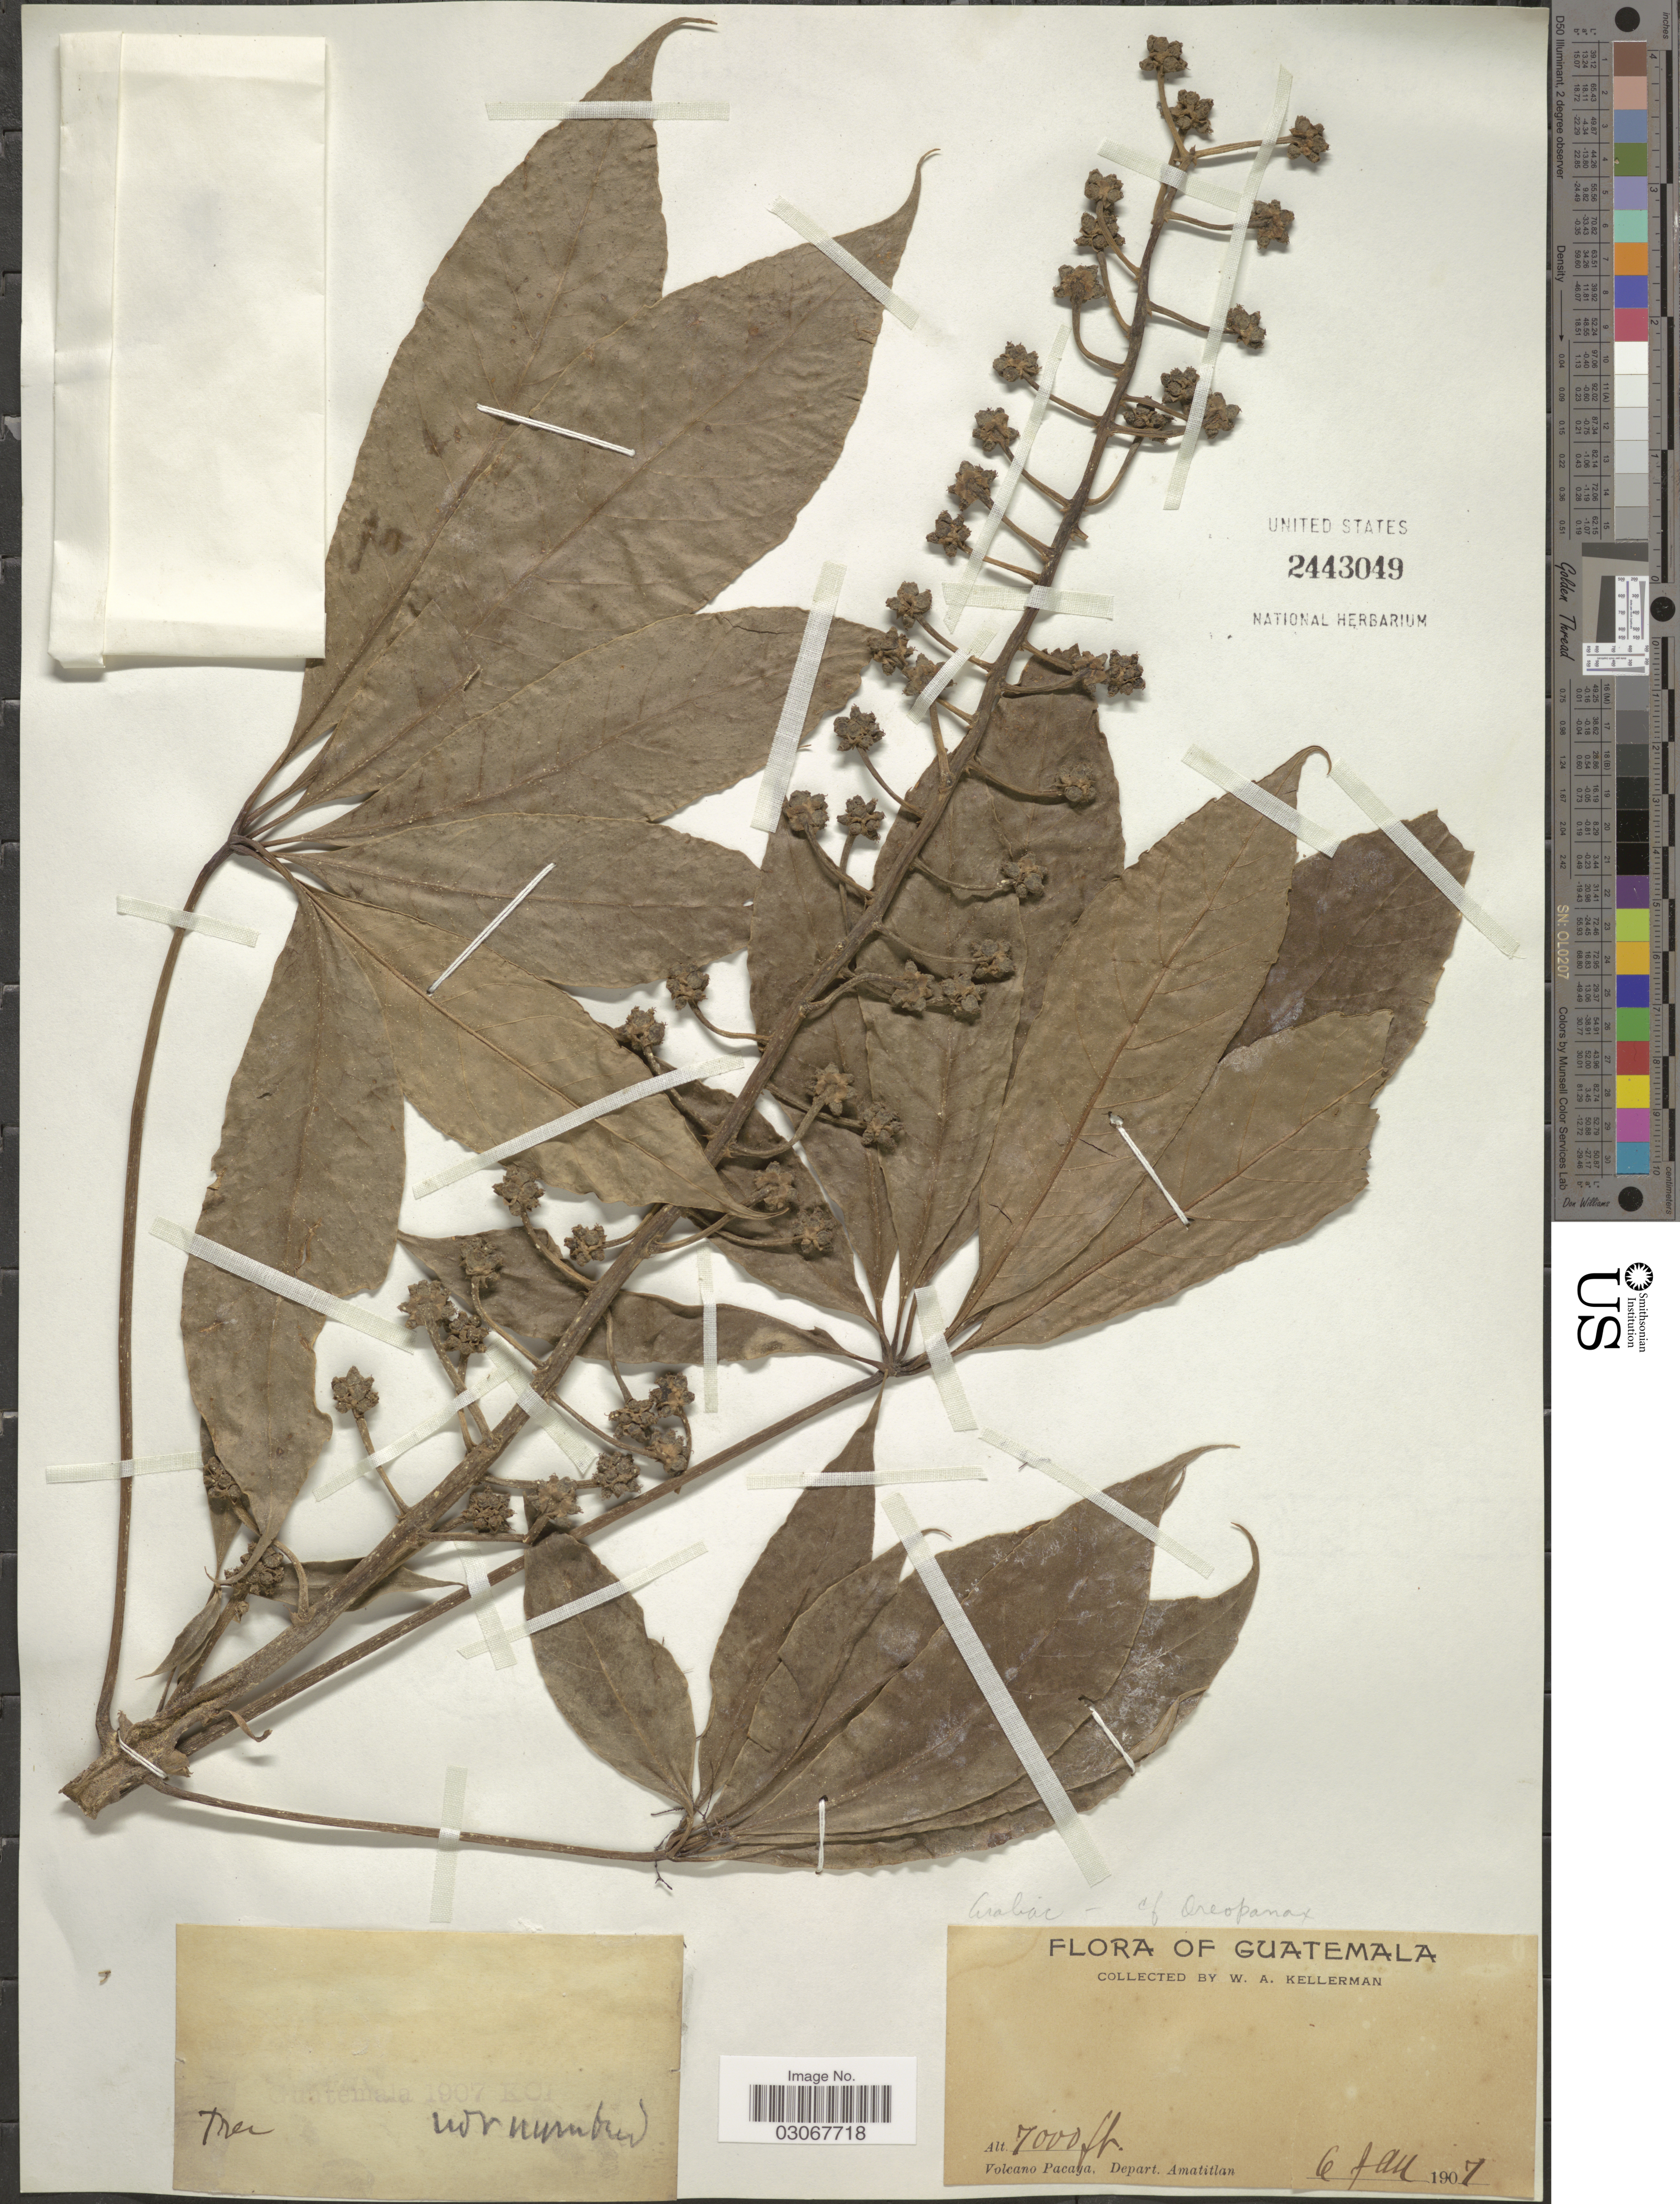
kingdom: Plantae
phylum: Tracheophyta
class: Magnoliopsida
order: Apiales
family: Araliaceae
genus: Oreopanax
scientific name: Oreopanax sp.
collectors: W. Kellerman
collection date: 1907-01-06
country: Guatemala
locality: Volcano Pacaya, Depart. Amatitlan.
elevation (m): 2134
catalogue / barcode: US 2443049